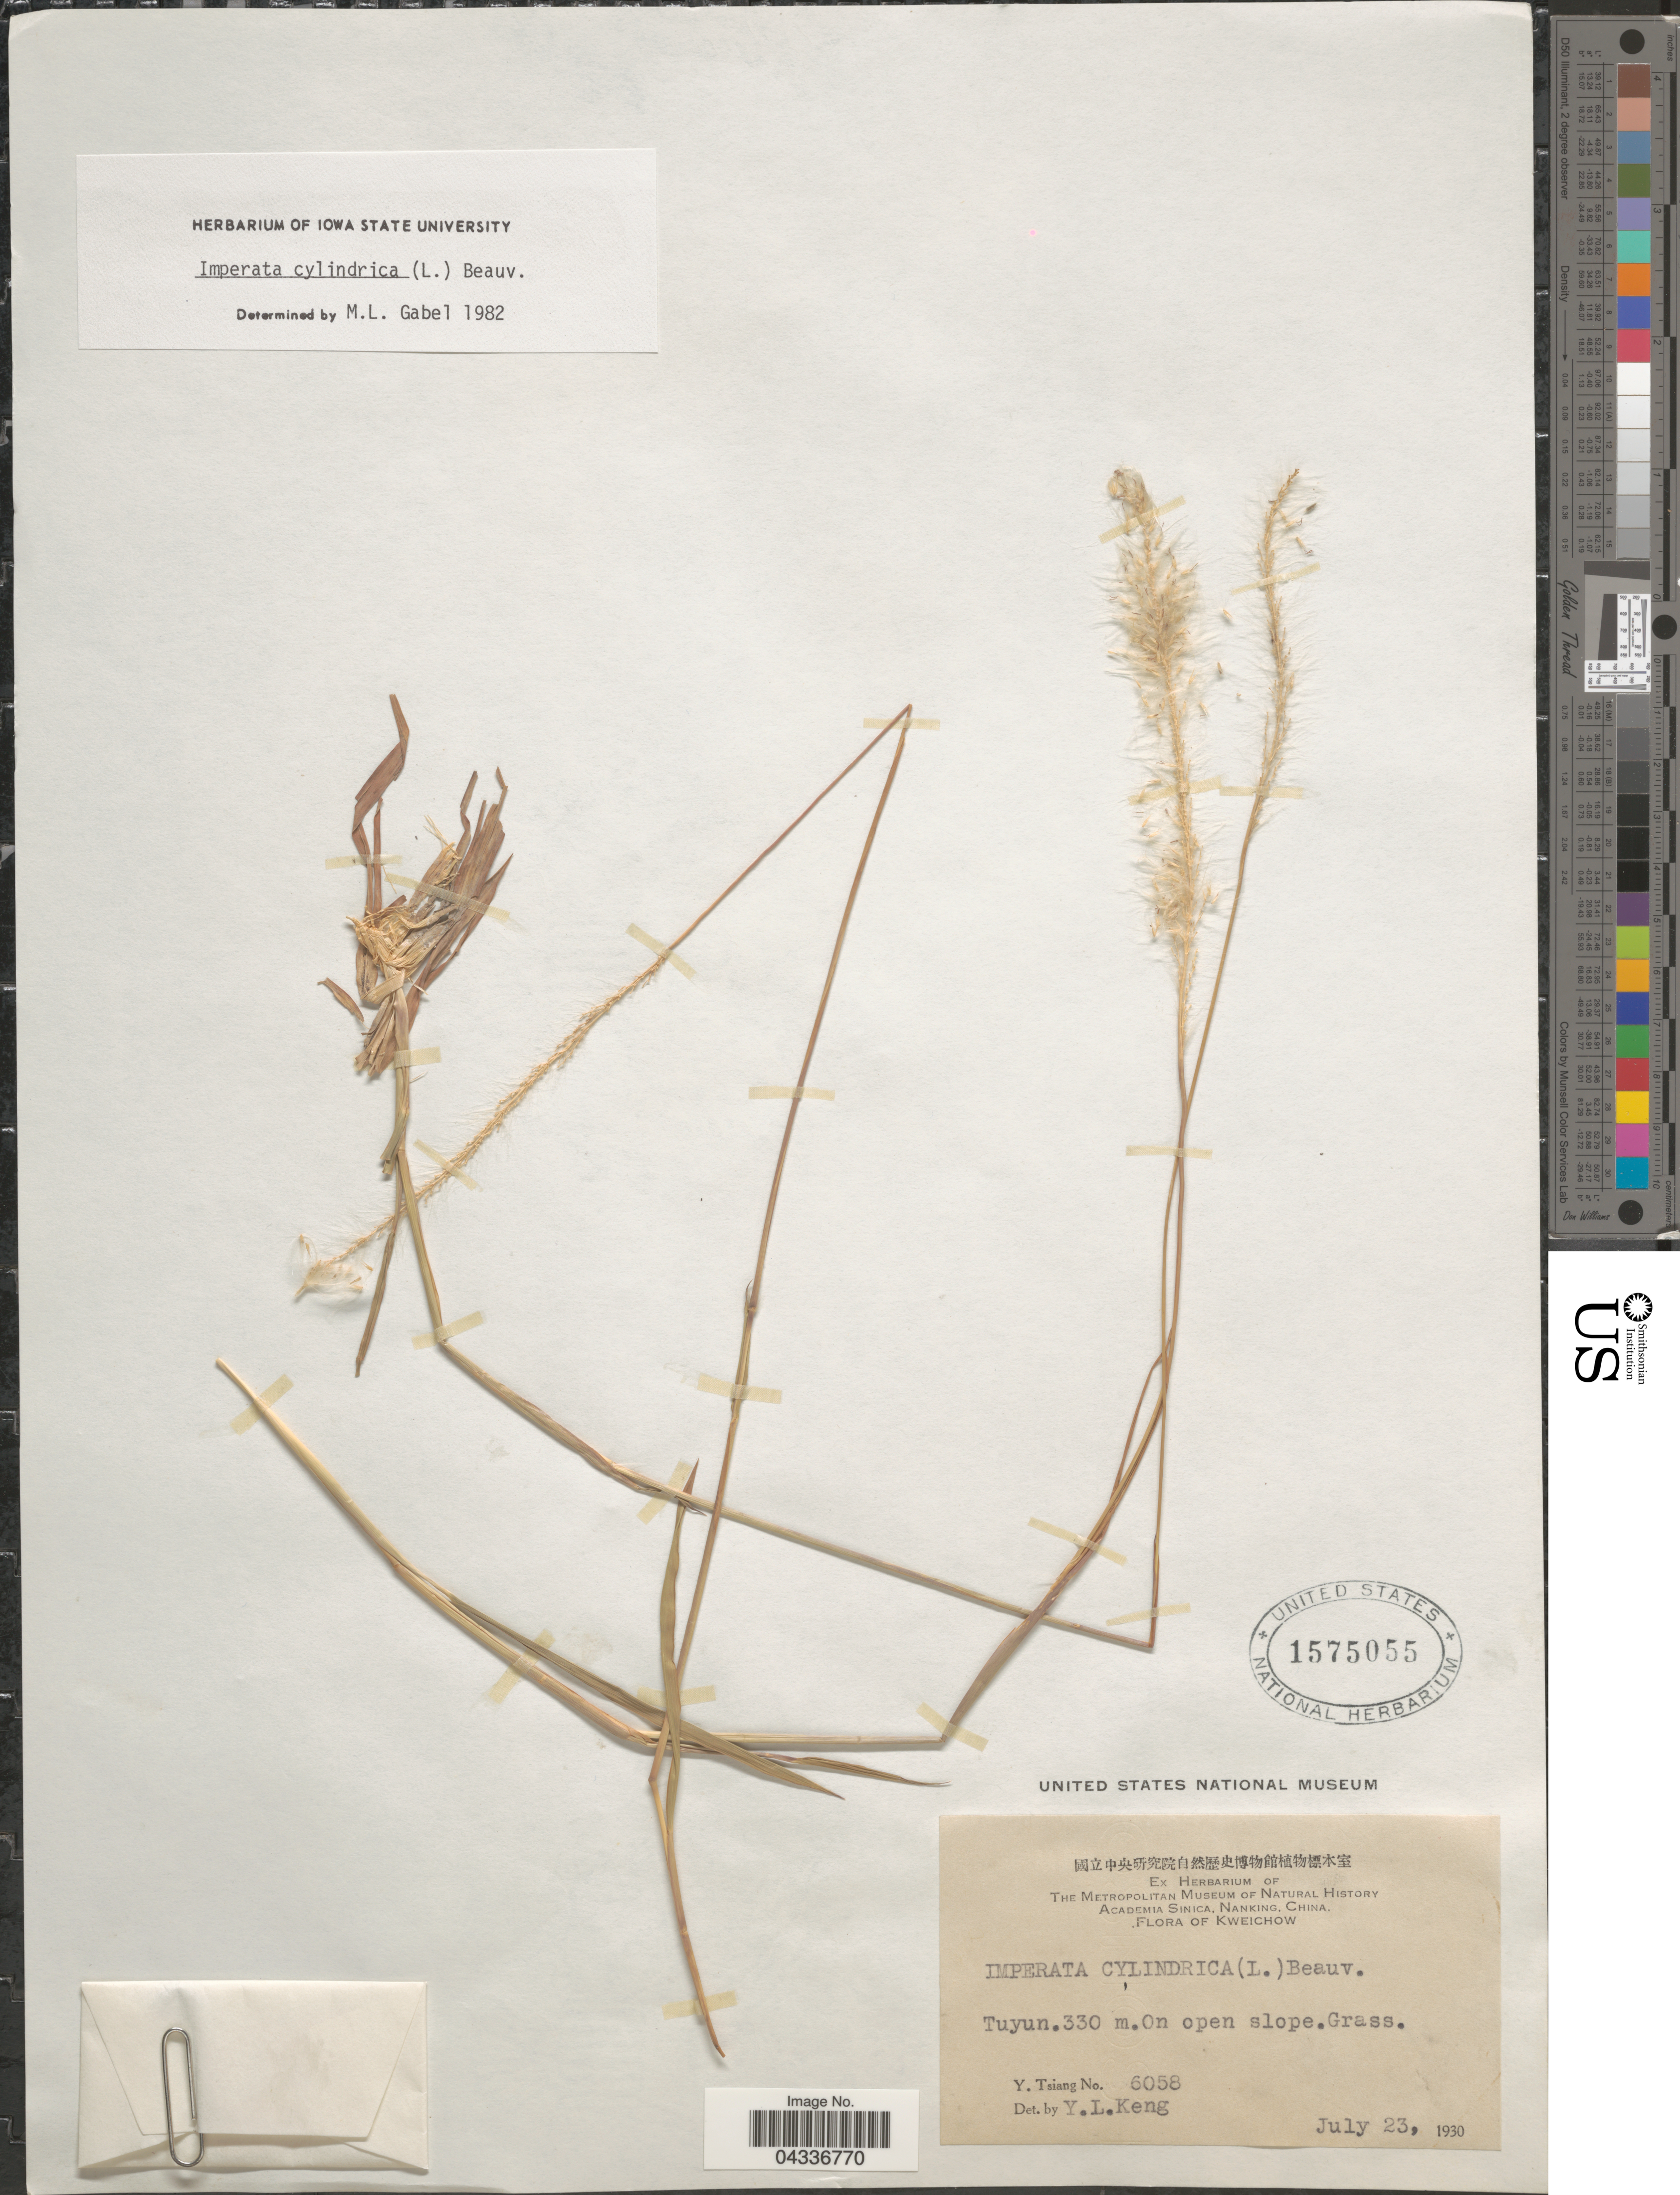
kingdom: Plantae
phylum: Tracheophyta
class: Liliopsida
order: Poales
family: Poaceae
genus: Imperata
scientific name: Imperata cylindrica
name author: (L.) P. Beauv.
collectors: Y. Tsiang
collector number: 6058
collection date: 1930-07-23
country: China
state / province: Guizhou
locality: Kweichow. Tuyun.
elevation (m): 330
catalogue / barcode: US 1575055